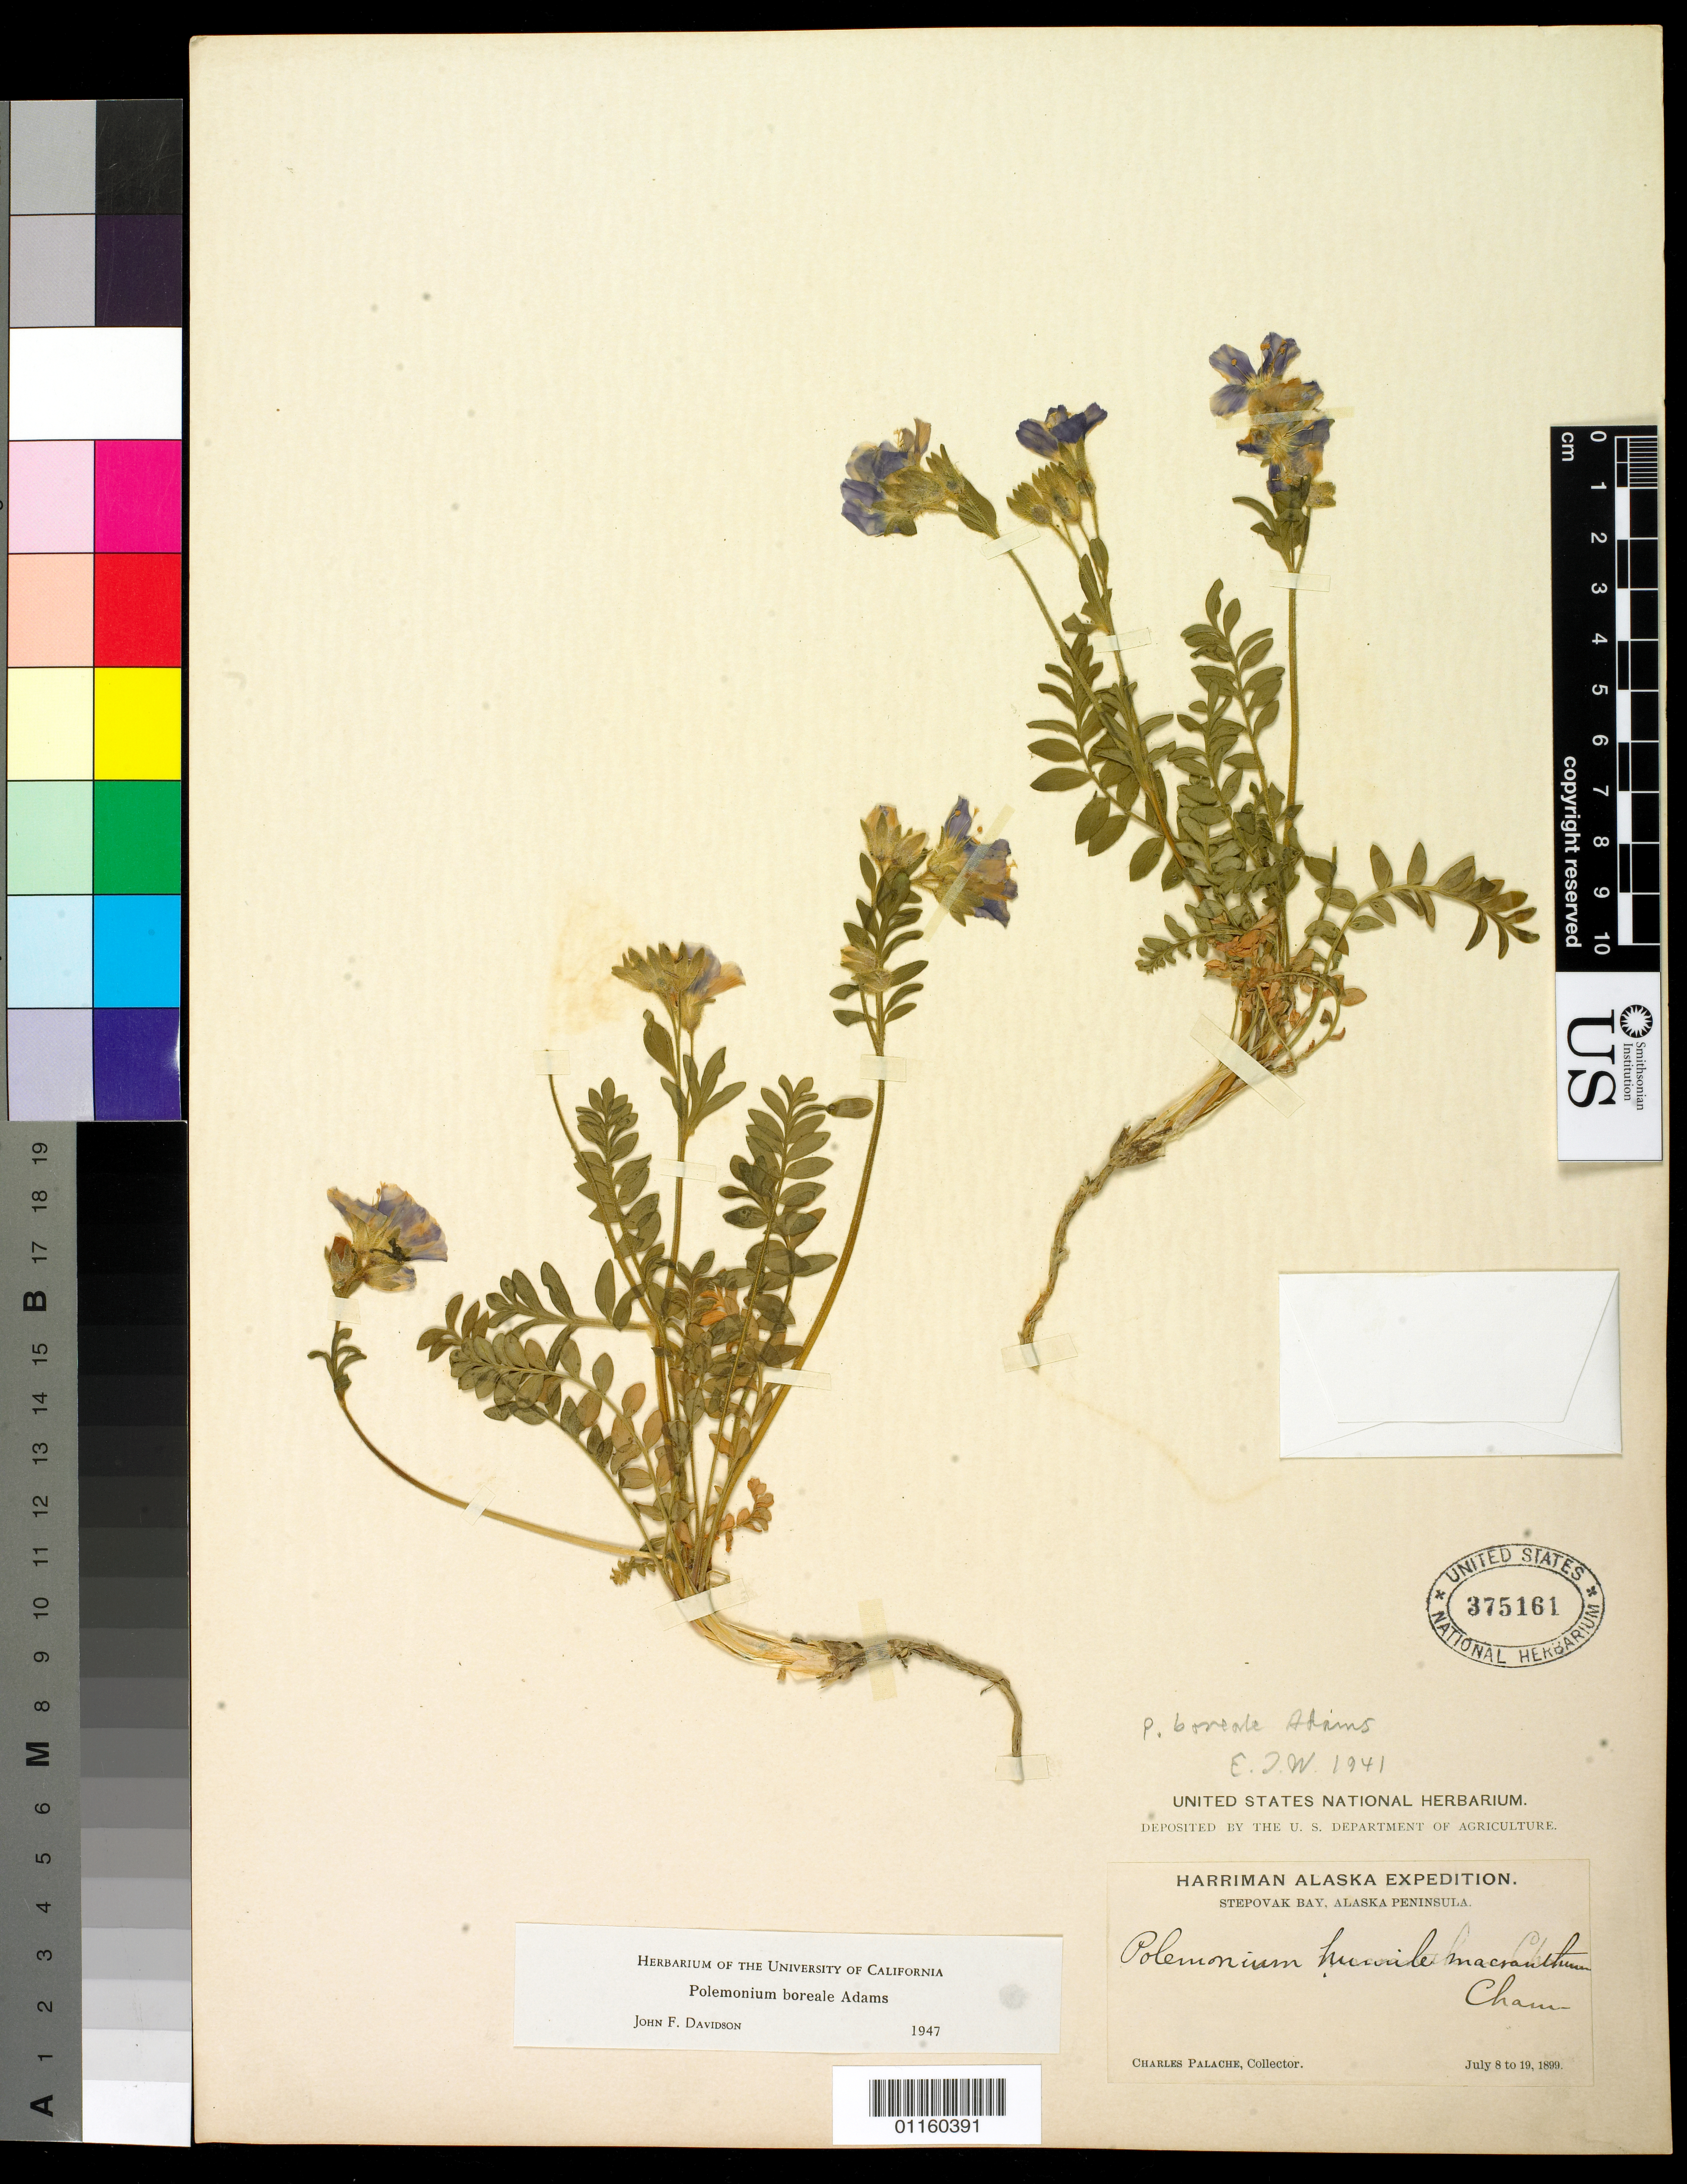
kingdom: Plantae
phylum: Tracheophyta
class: Magnoliopsida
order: Ericales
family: Polemoniaceae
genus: Polemonium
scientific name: Polemonium boreale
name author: Adams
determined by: Davidson, J. F.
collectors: C. Palache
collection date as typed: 8 Jul 1899 to 19 Jul 1899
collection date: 1899-07-08/1899-07-19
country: United States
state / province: Alaska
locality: Stepovak Bay, Alaska Peninsula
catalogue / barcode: US 375161